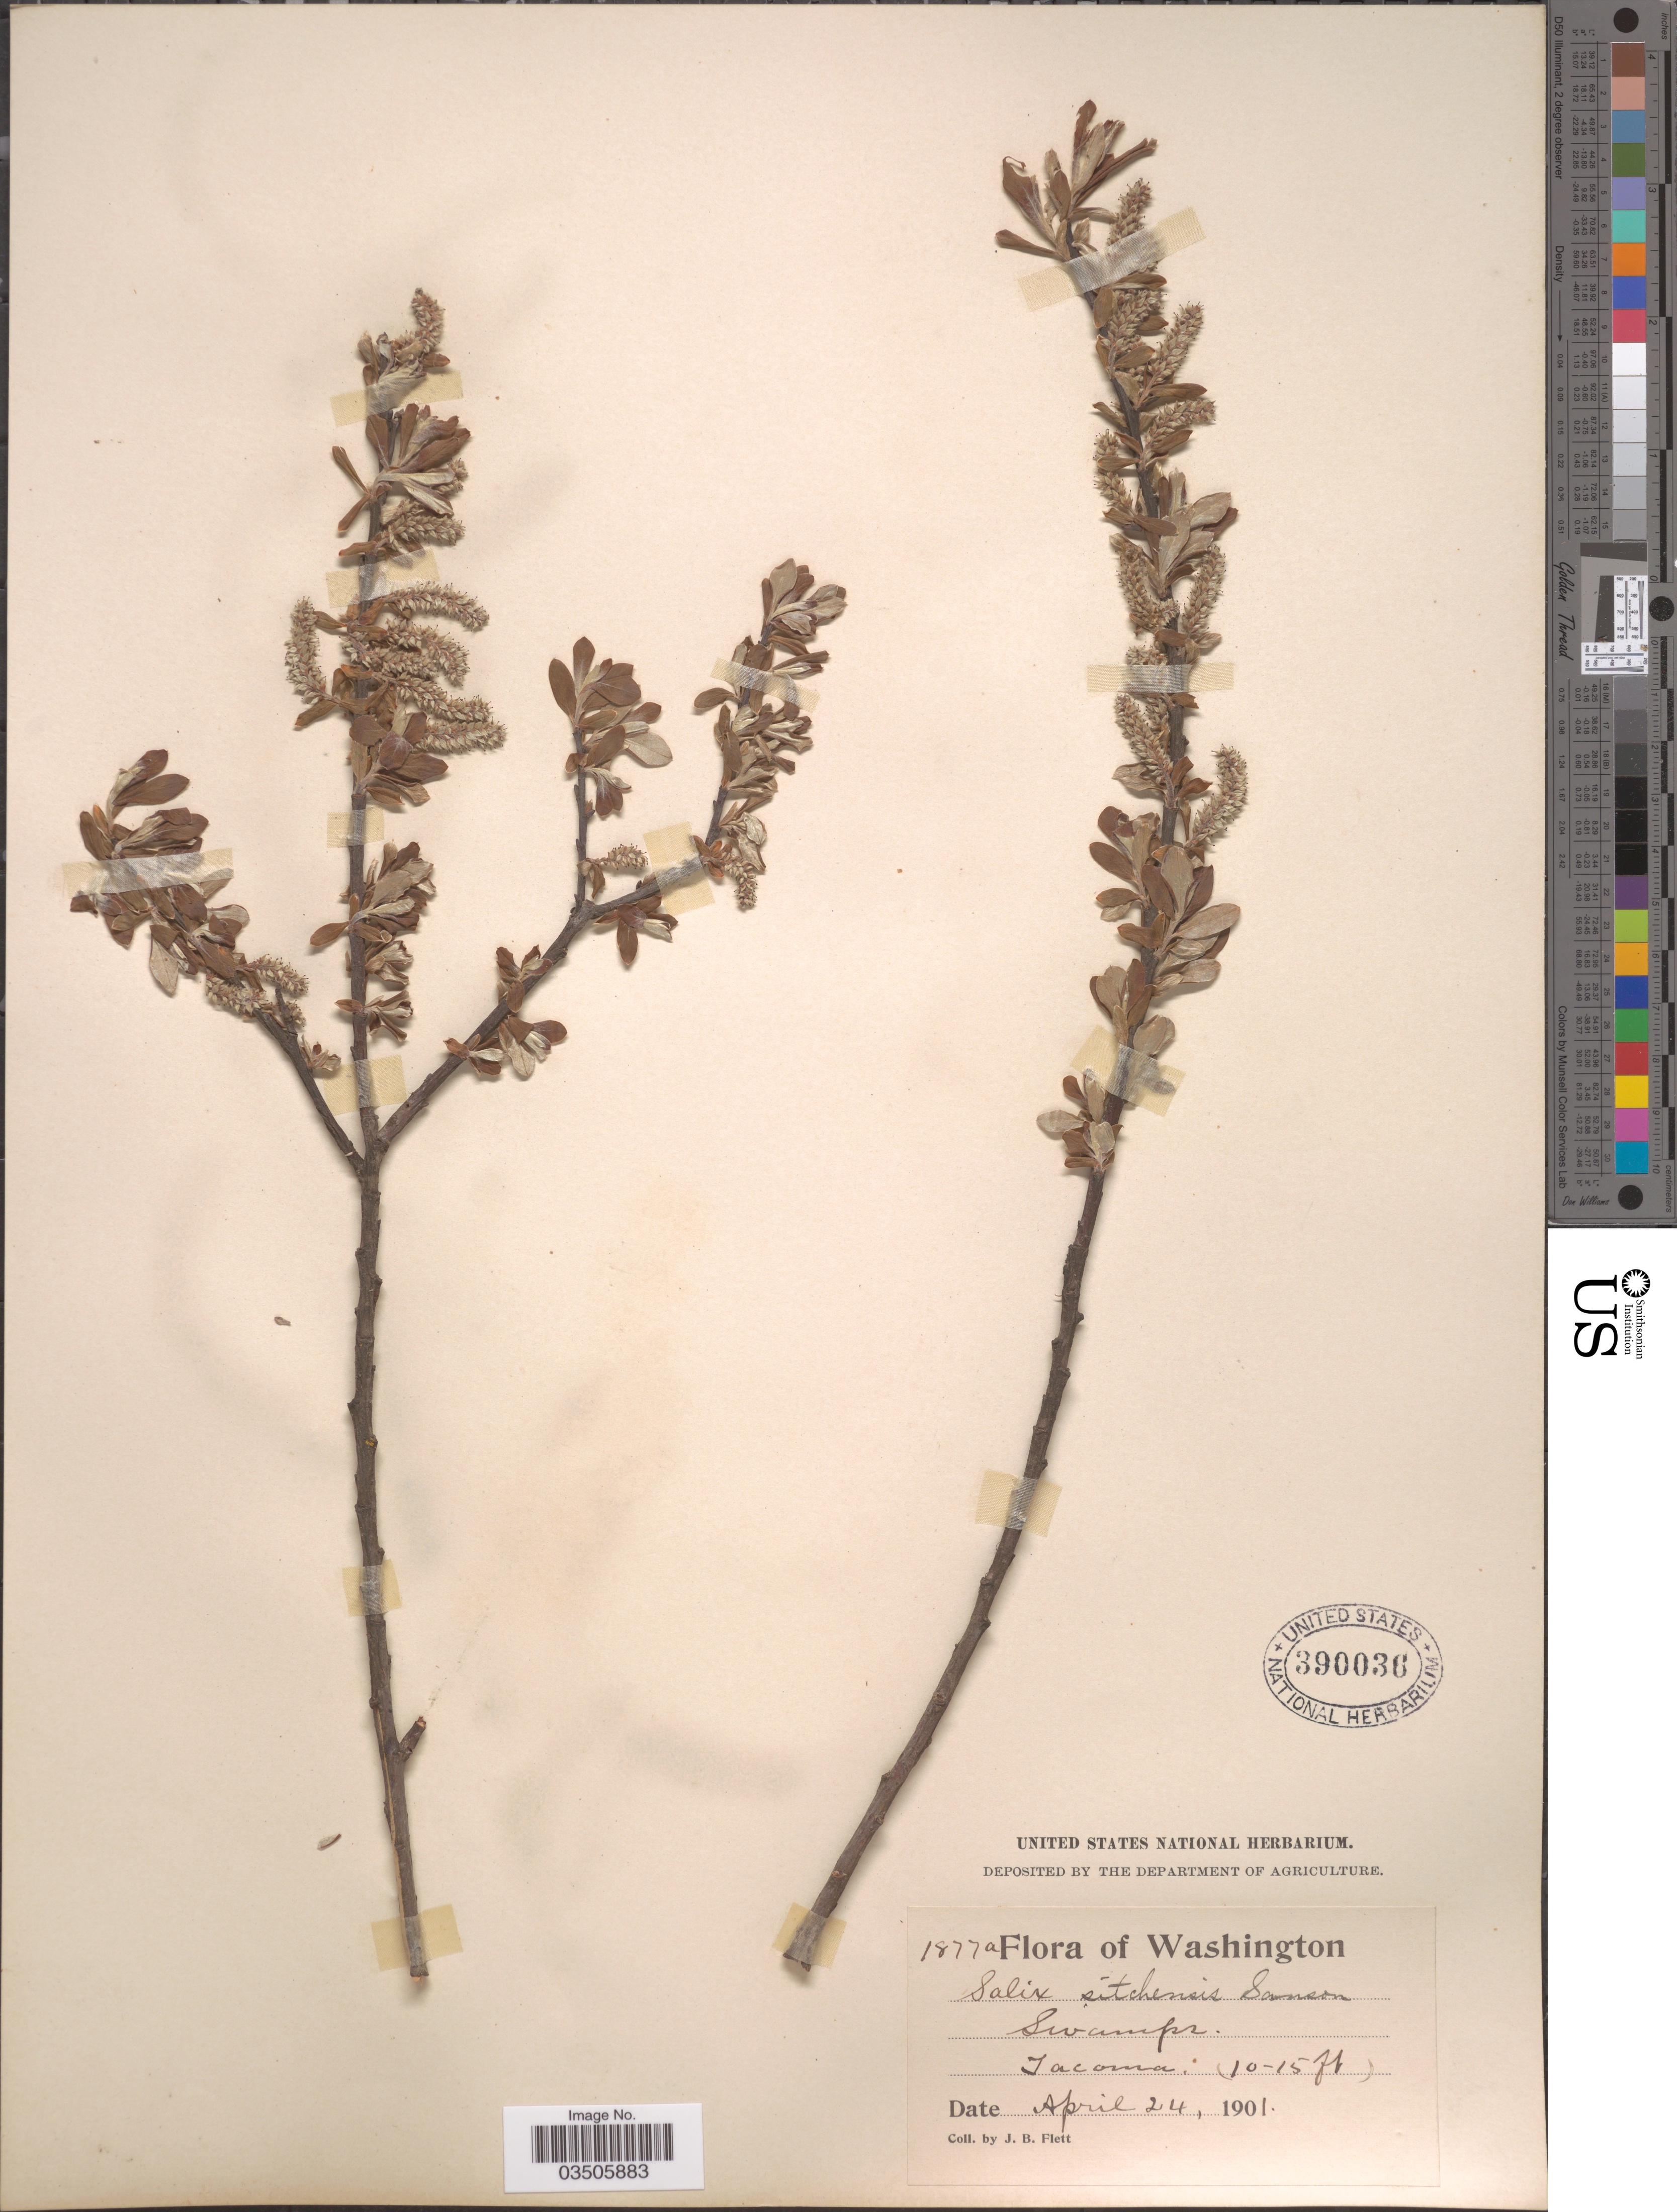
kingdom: Plantae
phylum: Tracheophyta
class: Magnoliopsida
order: Malpighiales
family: Salicaceae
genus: Salix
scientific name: Salix sitchensis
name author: Sanson ex Bong.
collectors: J. Flett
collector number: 1877a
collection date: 1901-04-24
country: United States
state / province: Washington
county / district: Pierce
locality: Tacoma.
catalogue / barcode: US 390036